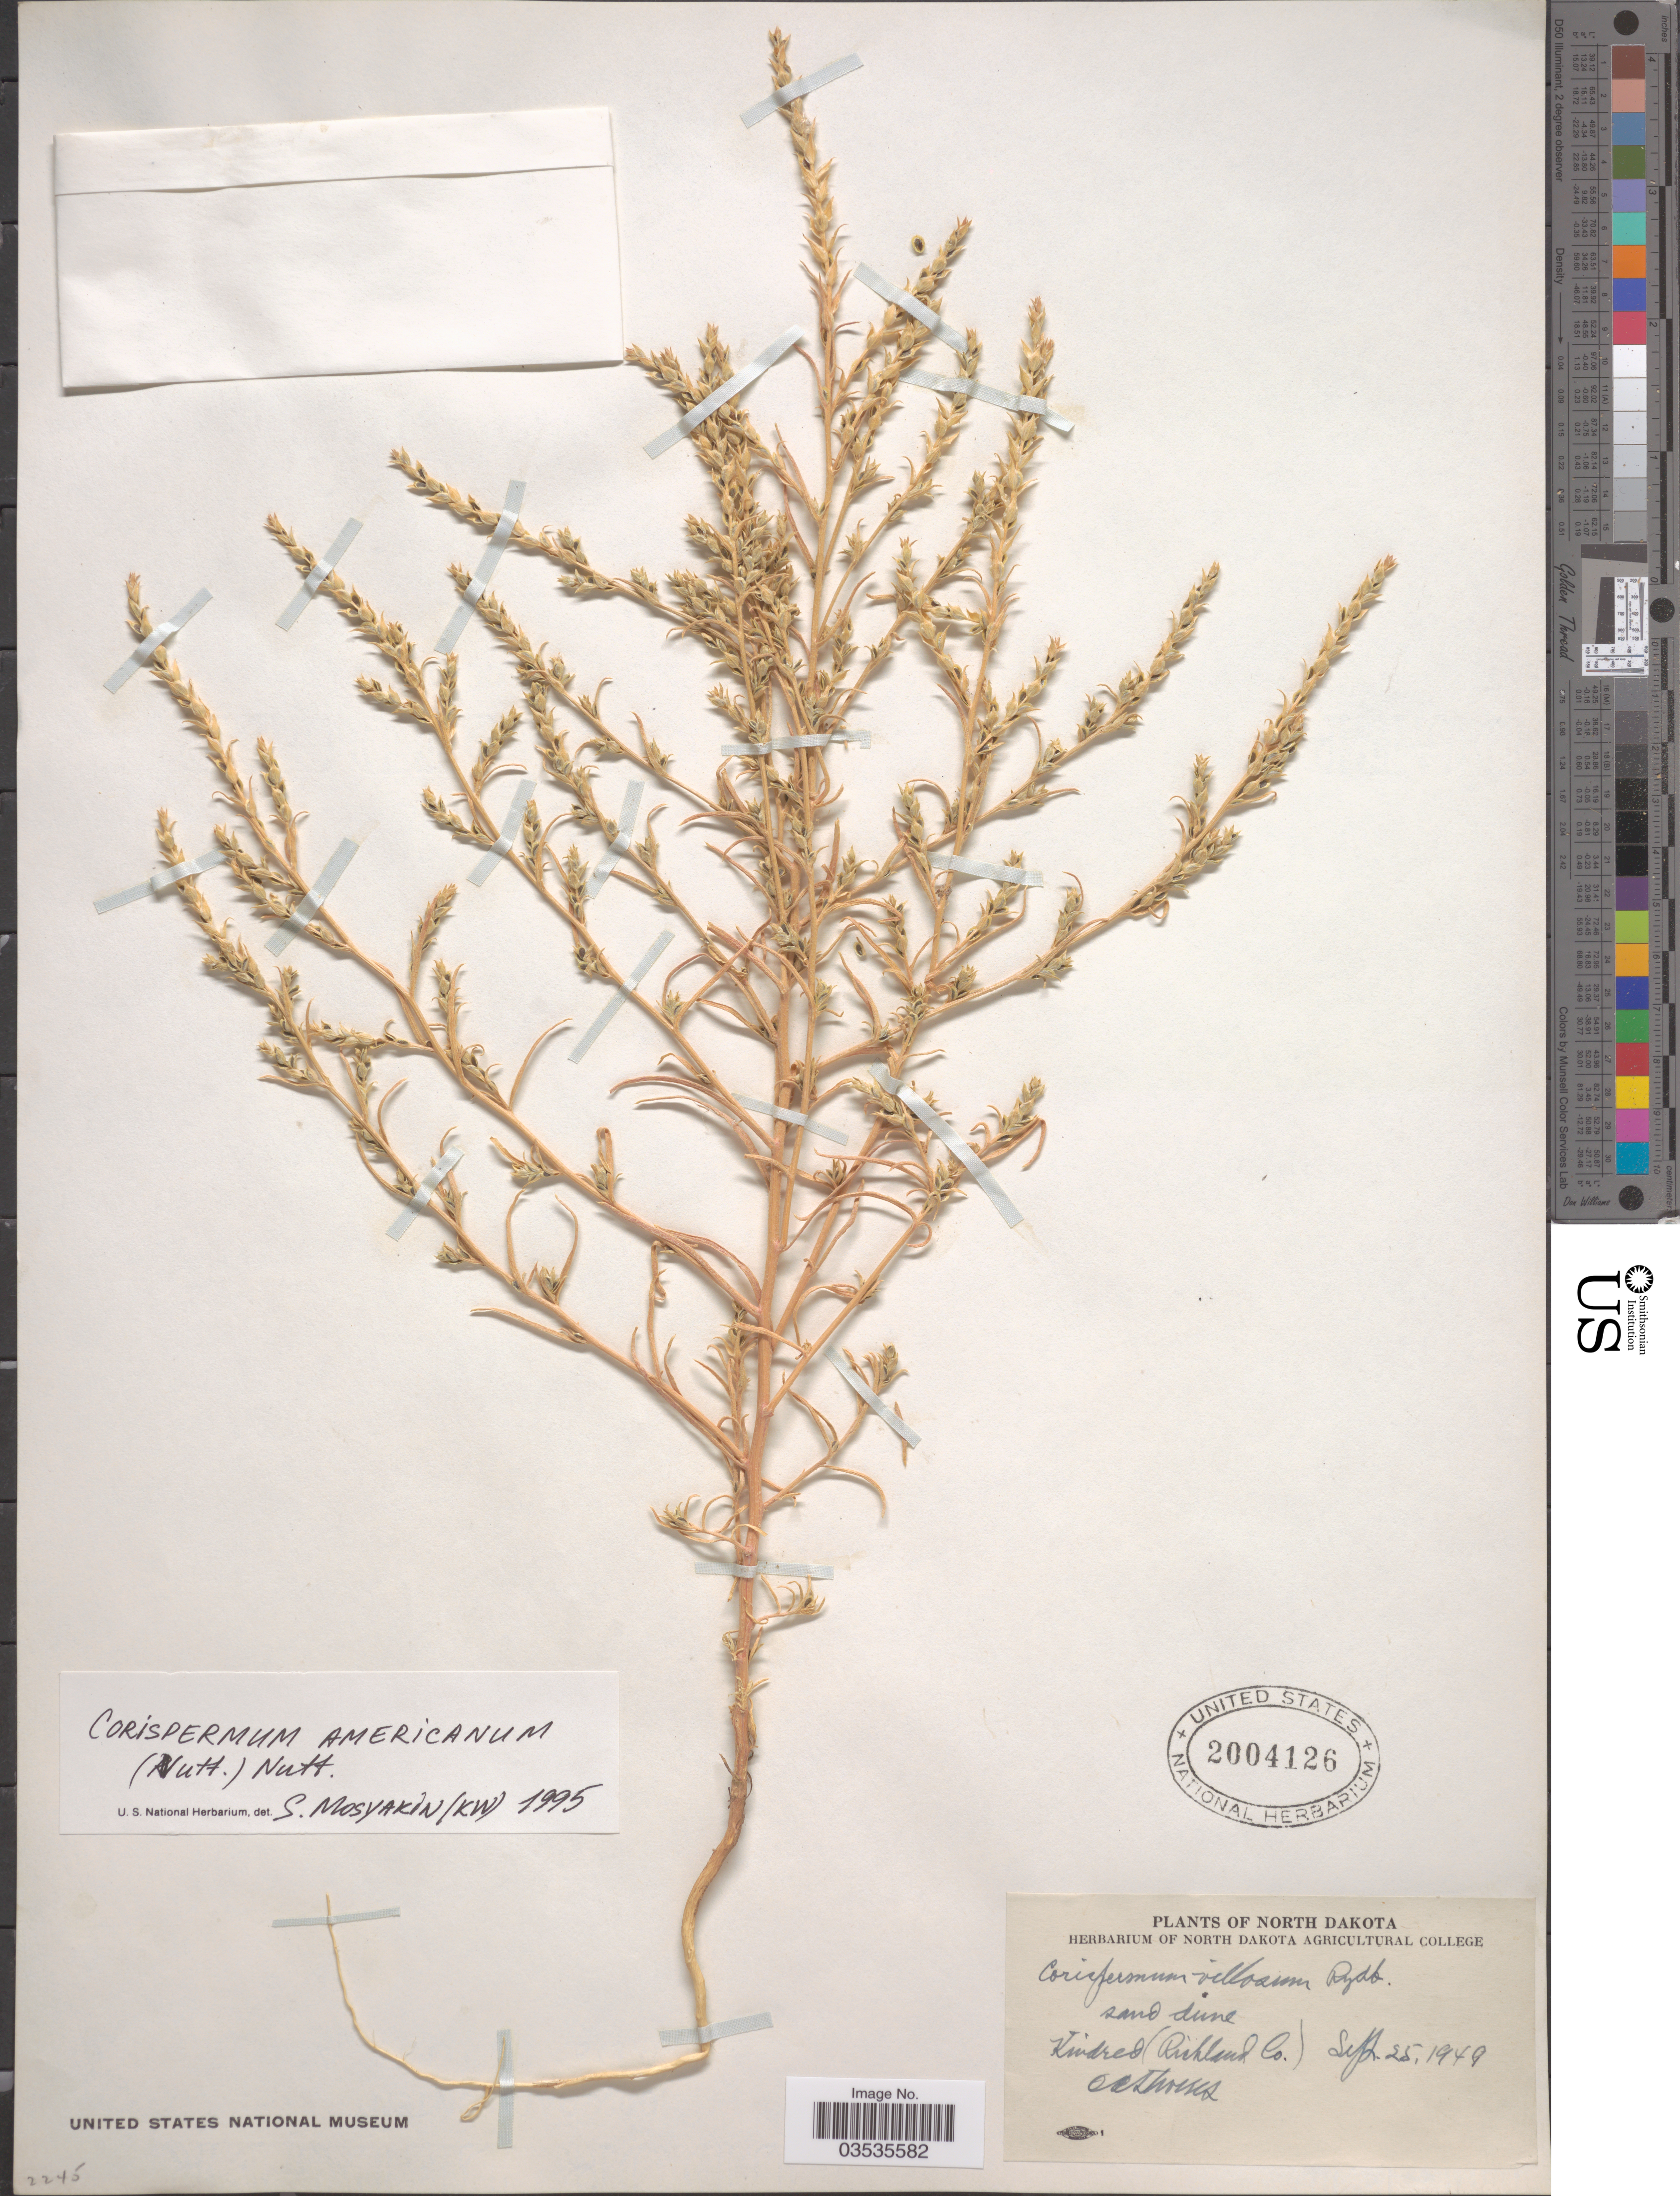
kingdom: Plantae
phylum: Tracheophyta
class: Magnoliopsida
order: Caryophyllales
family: Amaranthaceae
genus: Corispermum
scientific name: Corispermum americanum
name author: (Nutt.) Nutt.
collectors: O. A. Stevens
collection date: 1949-09-25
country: United States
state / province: North Dakota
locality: Kindred (Richland Co.).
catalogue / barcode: US 2004126